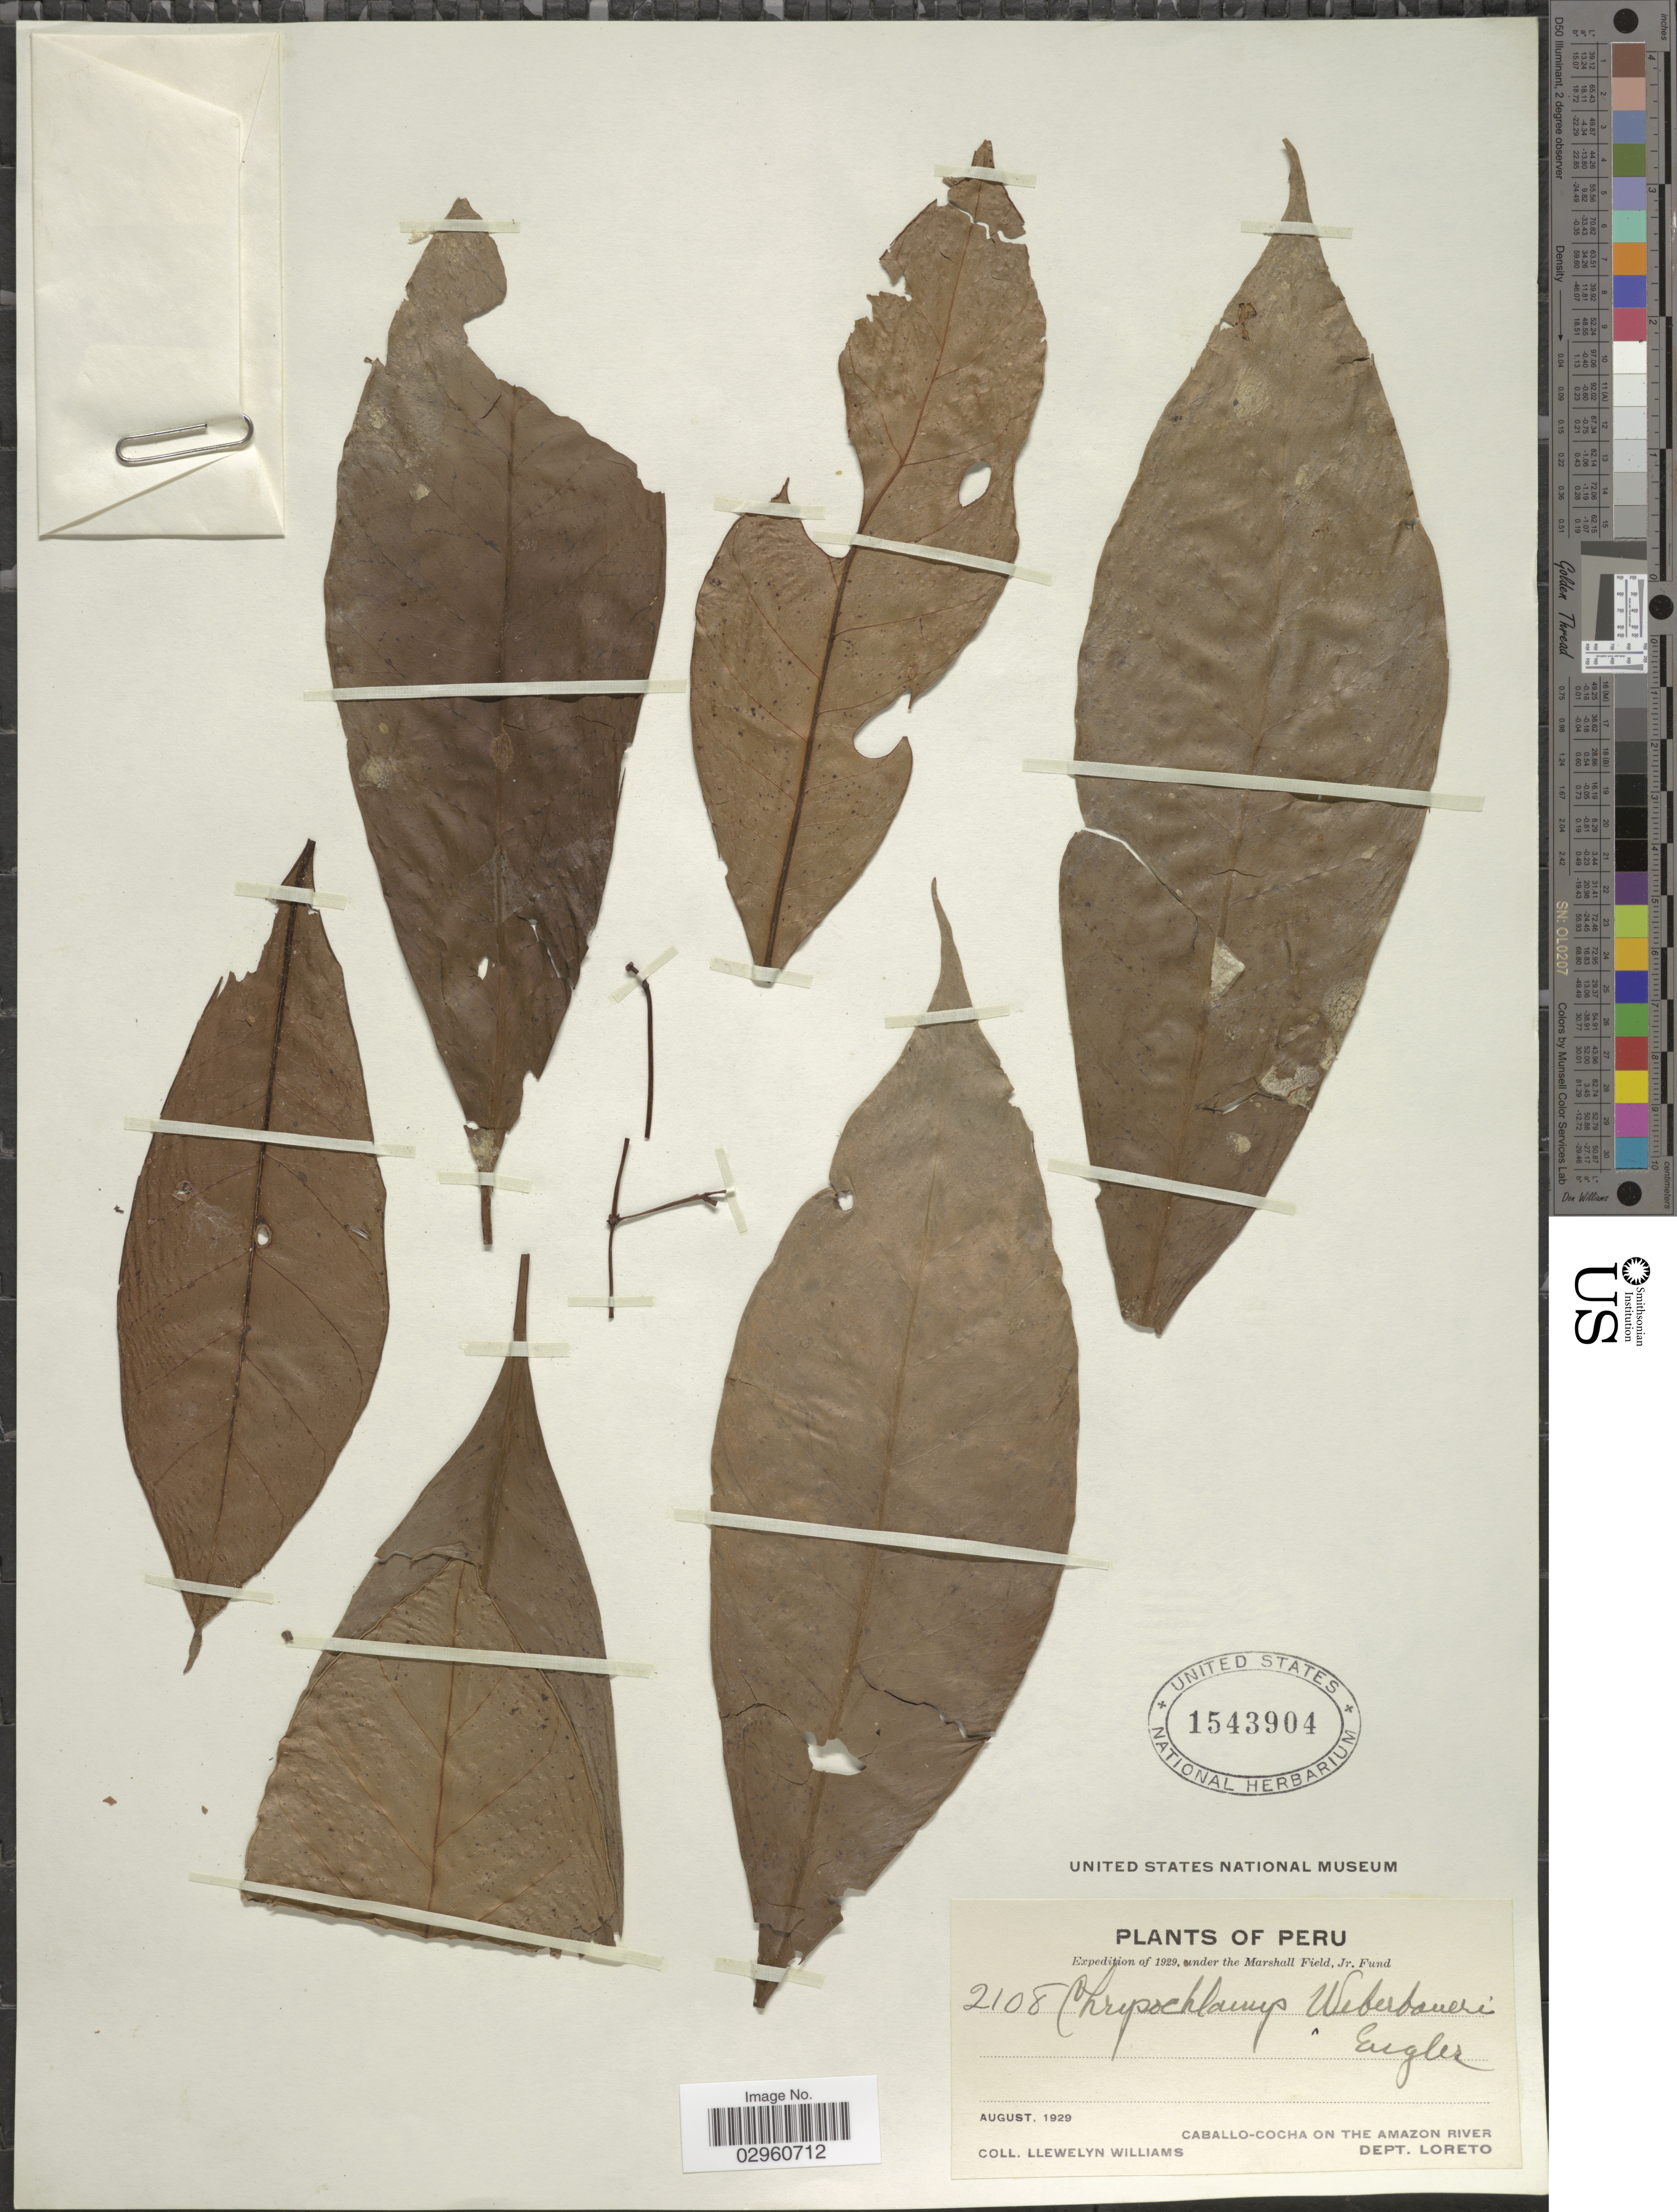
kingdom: Plantae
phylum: Tracheophyta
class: Magnoliopsida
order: Malpighiales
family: Clusiaceae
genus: Chrysochlamys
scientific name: Chrysochlamys weberbaueri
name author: Engl.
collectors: Ll. Williams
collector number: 2108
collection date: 1929-08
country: Peru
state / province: Loreto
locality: Caballo-Cocha on the Amazon River. Dept. Loreto.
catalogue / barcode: US 1543904